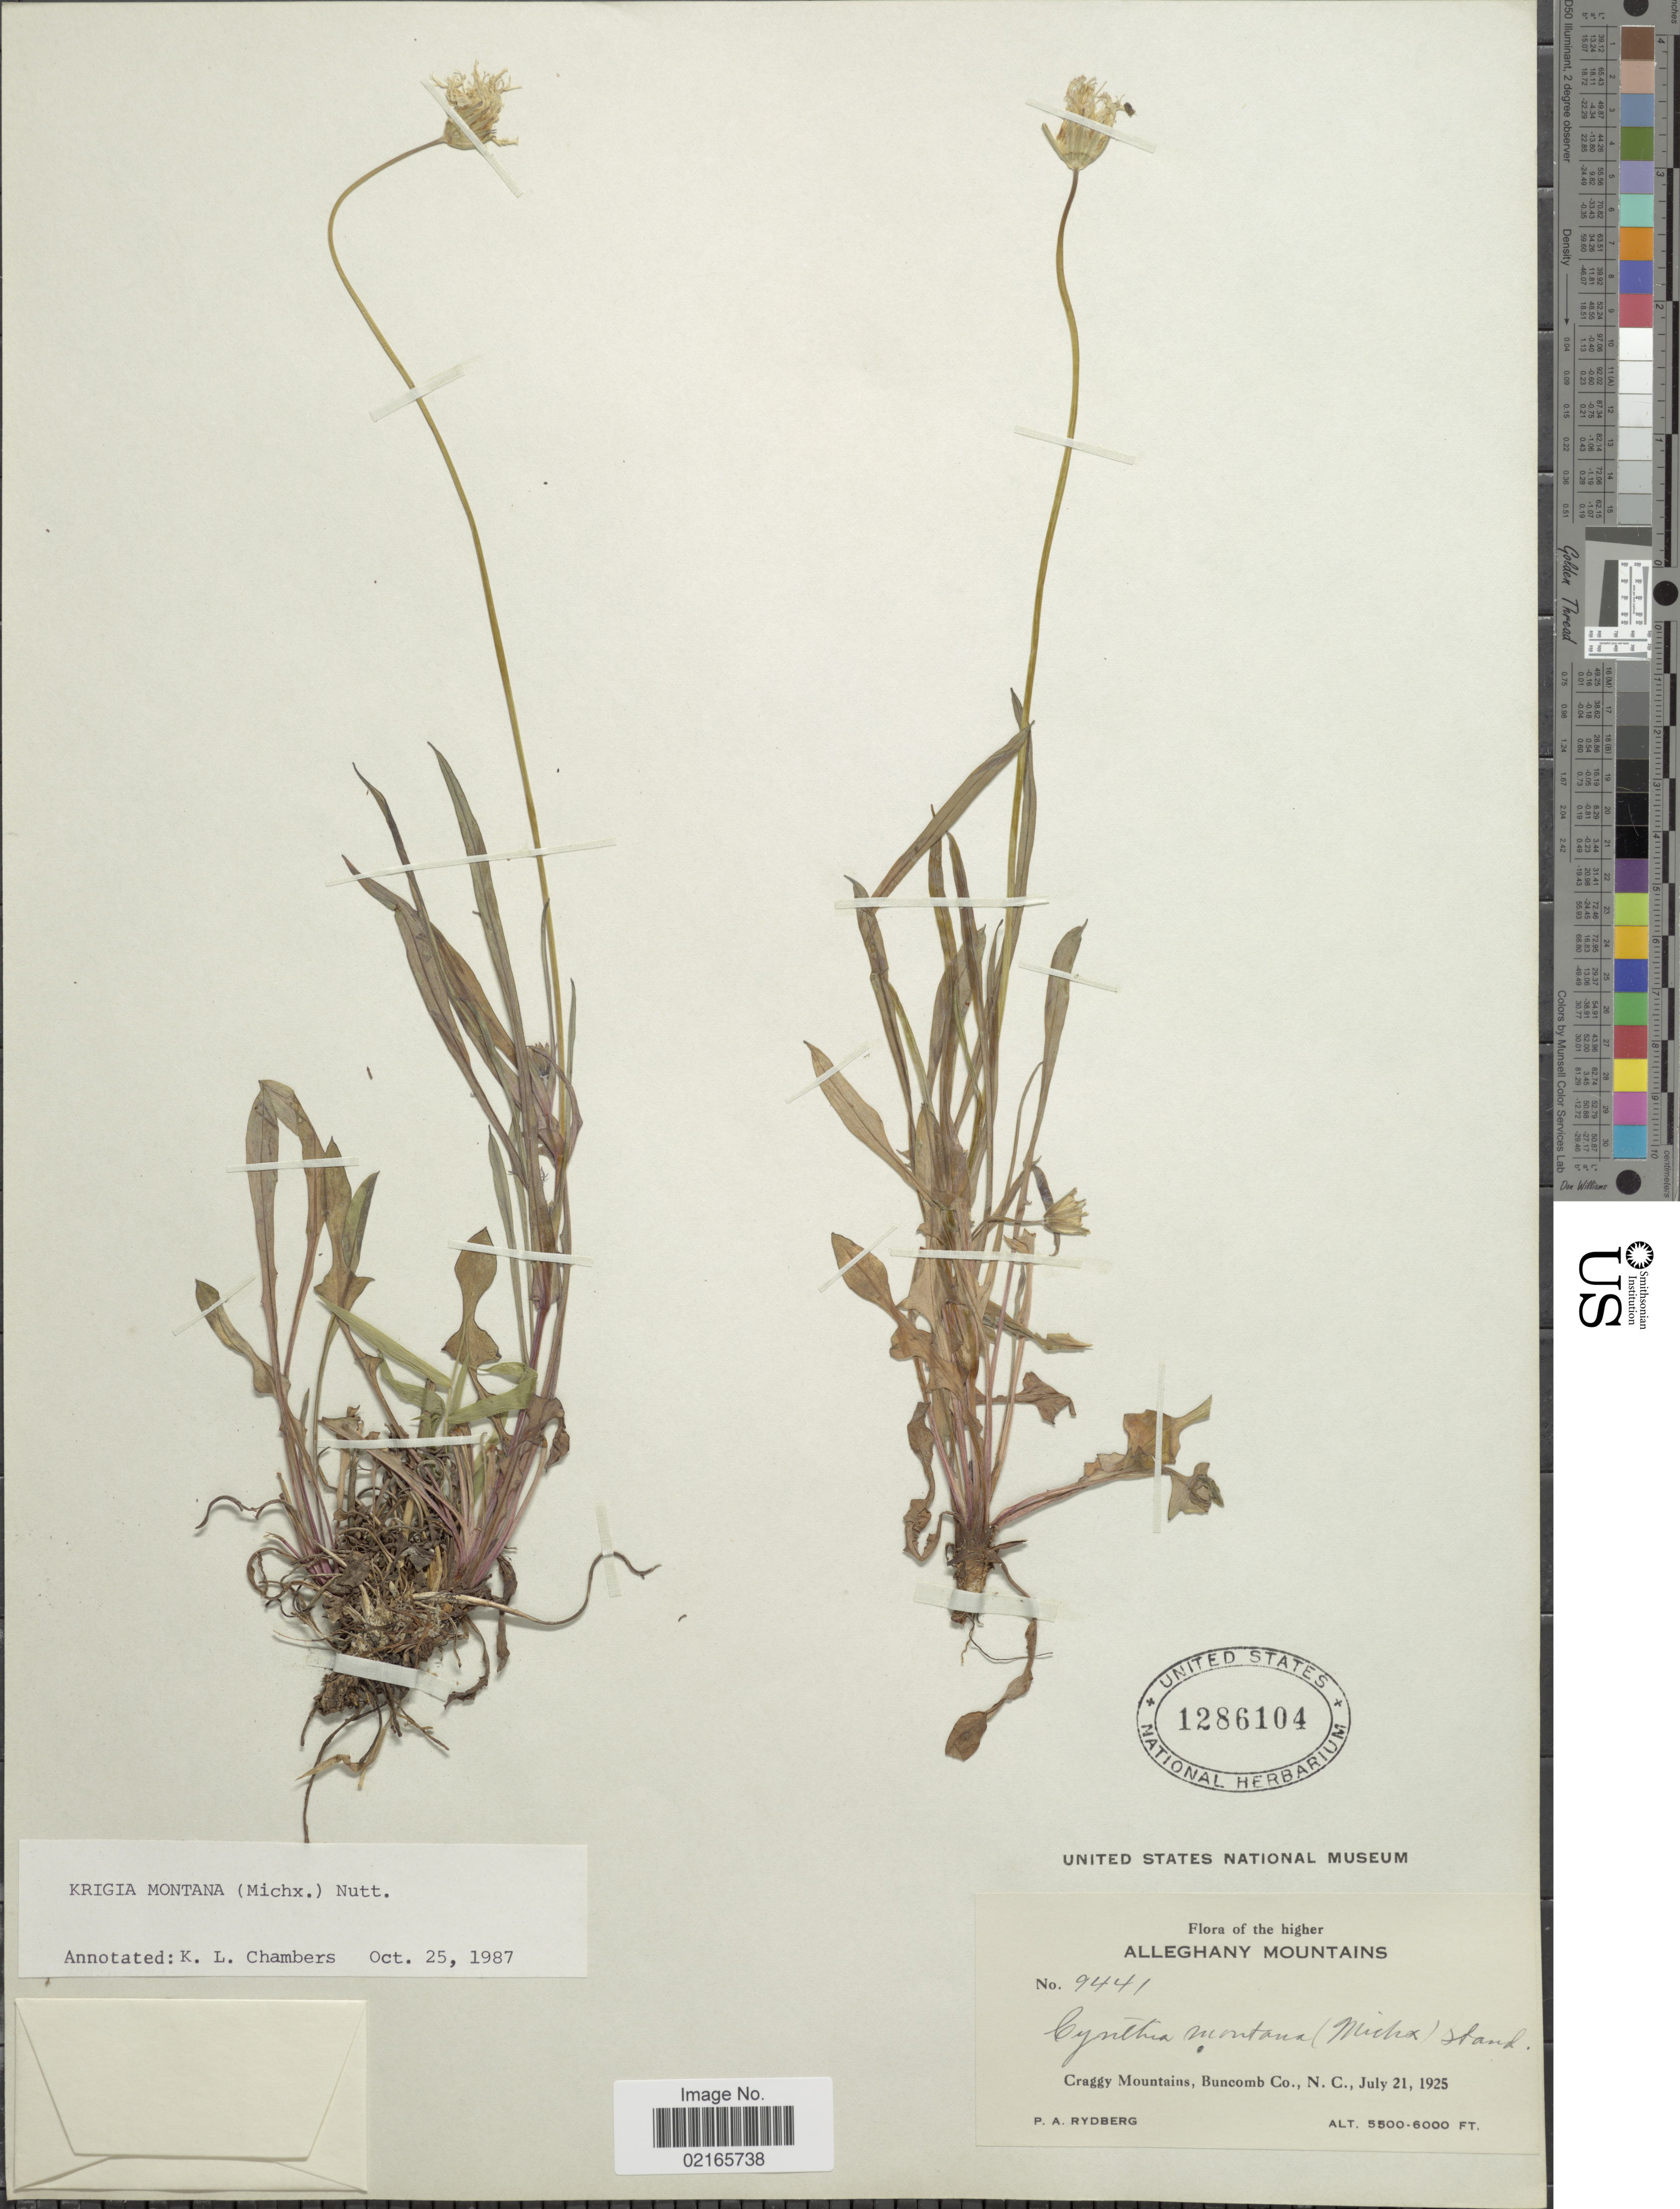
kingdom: Plantae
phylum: Tracheophyta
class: Magnoliopsida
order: Asterales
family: Asteraceae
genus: Krigia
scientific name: Krigia montana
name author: Nutt.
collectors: P. A. Rydberg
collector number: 9441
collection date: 1925-07-21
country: United States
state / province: North Carolina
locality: Alleghany Mountains, Craggy Mountains, Buncomb Co.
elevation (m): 1676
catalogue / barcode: US 1286104